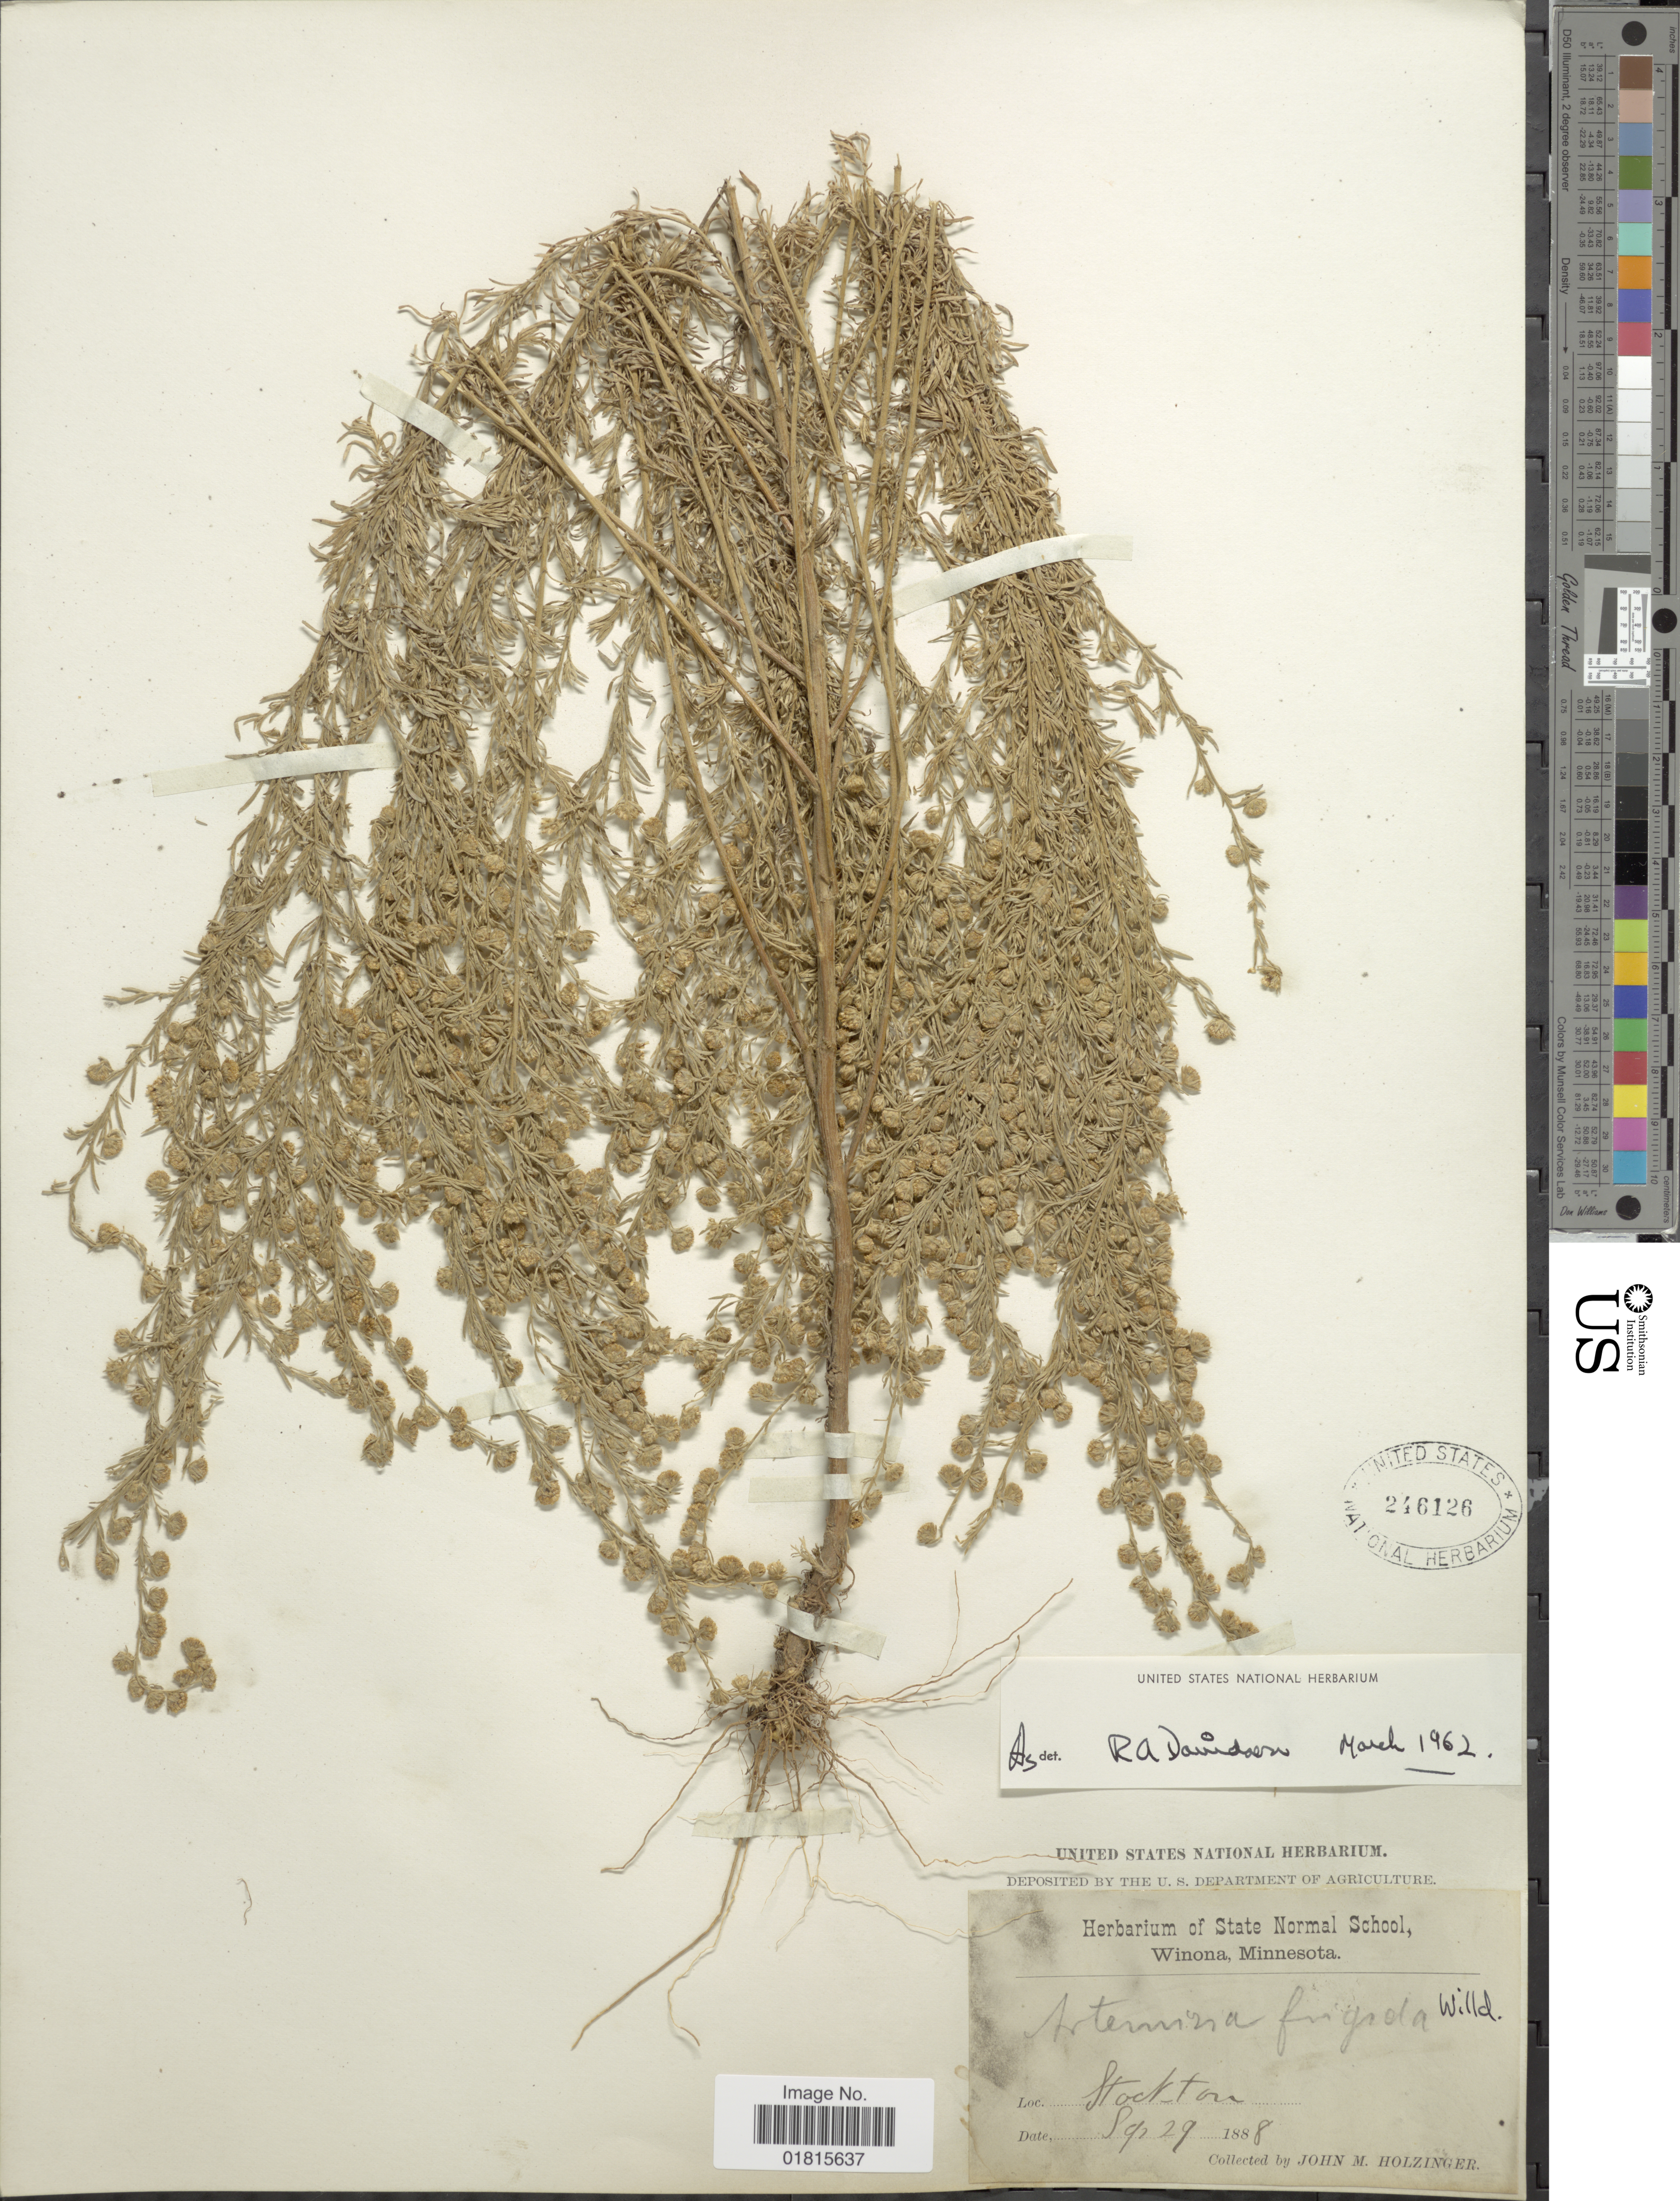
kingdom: Plantae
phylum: Tracheophyta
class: Magnoliopsida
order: Asterales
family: Asteraceae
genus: Artemisia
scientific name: Artemisia frigida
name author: Willd.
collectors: J. M. Holzinger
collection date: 1888-09-29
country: United States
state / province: Minnesota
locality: Winona, Stockton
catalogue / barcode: US 246126